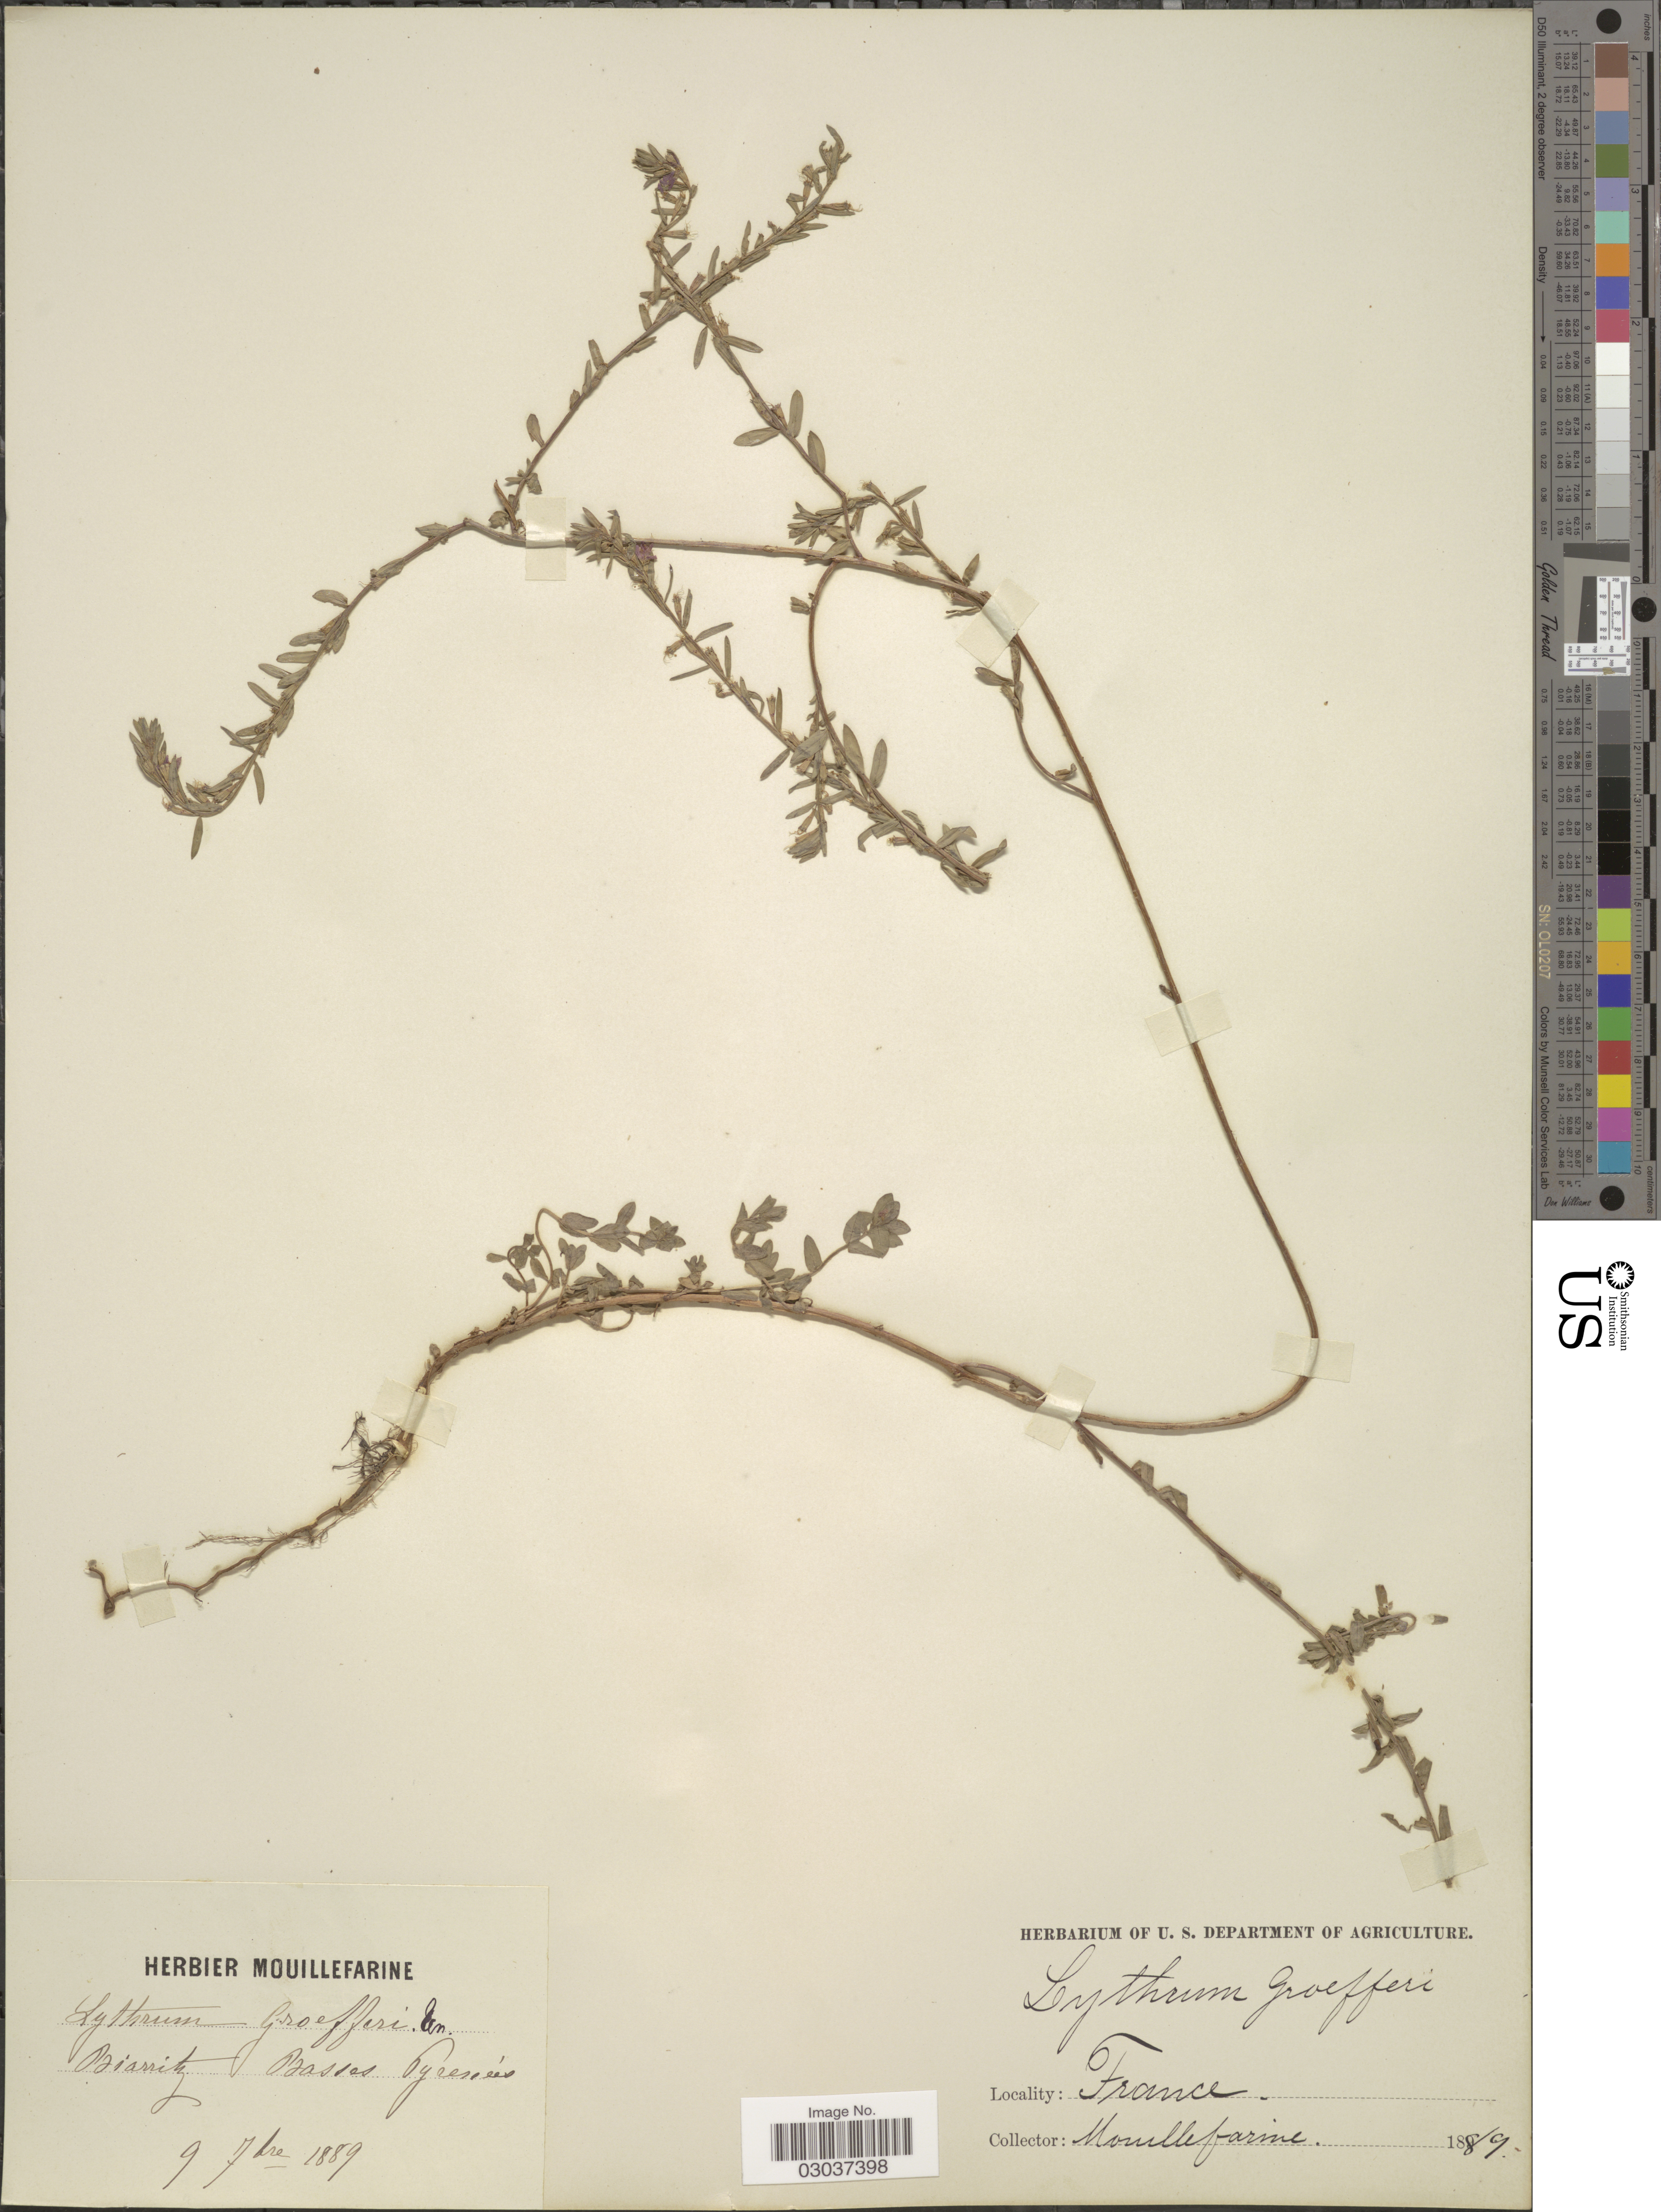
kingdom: Plantae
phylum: Tracheophyta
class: Magnoliopsida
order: Myrtales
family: Lythraceae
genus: Lythrum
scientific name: Lythrum graefferi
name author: Ten.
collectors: A. Mouillefarine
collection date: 1889-09-09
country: France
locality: Biarritz, Basses Pyreneés.